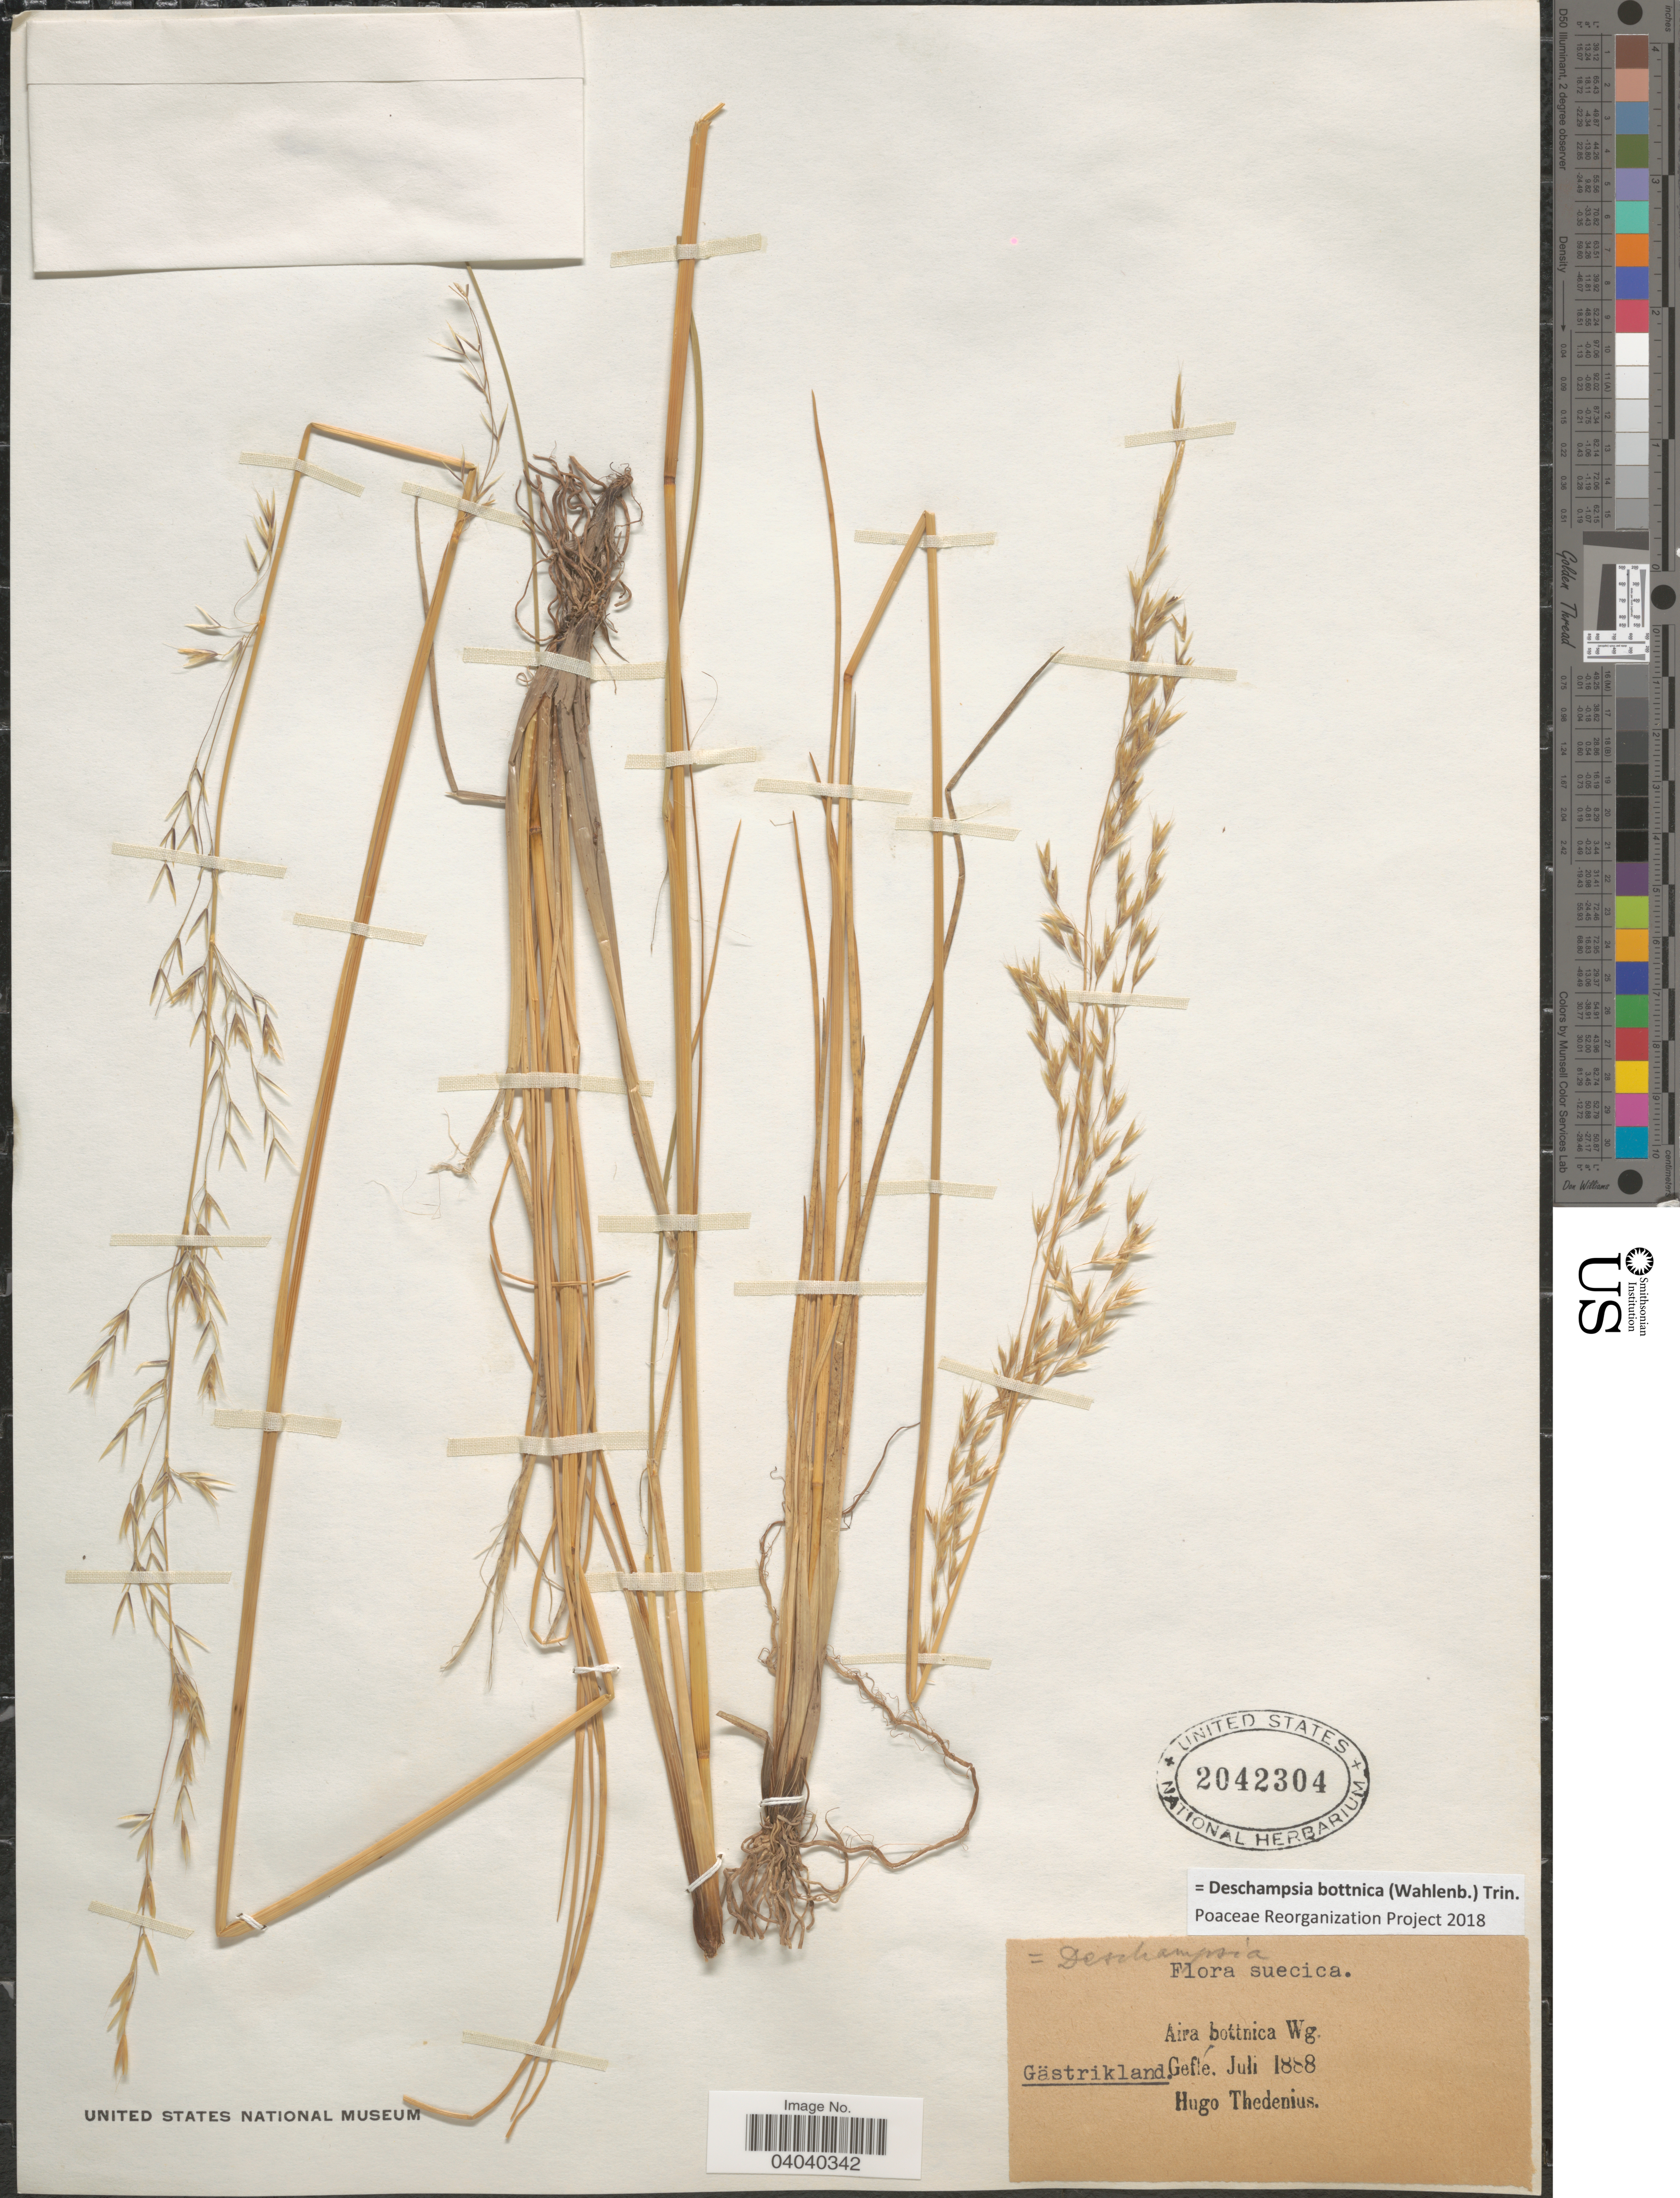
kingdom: Plantae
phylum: Tracheophyta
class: Liliopsida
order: Poales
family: Poaceae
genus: Deschampsia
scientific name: Deschampsia bottnica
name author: (Wahlenb.) Trin.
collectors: H. Thedenius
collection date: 1888-07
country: Sweden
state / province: Gavleborg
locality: Suecica. Gästrikland. Gefle.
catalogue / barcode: US 2042304